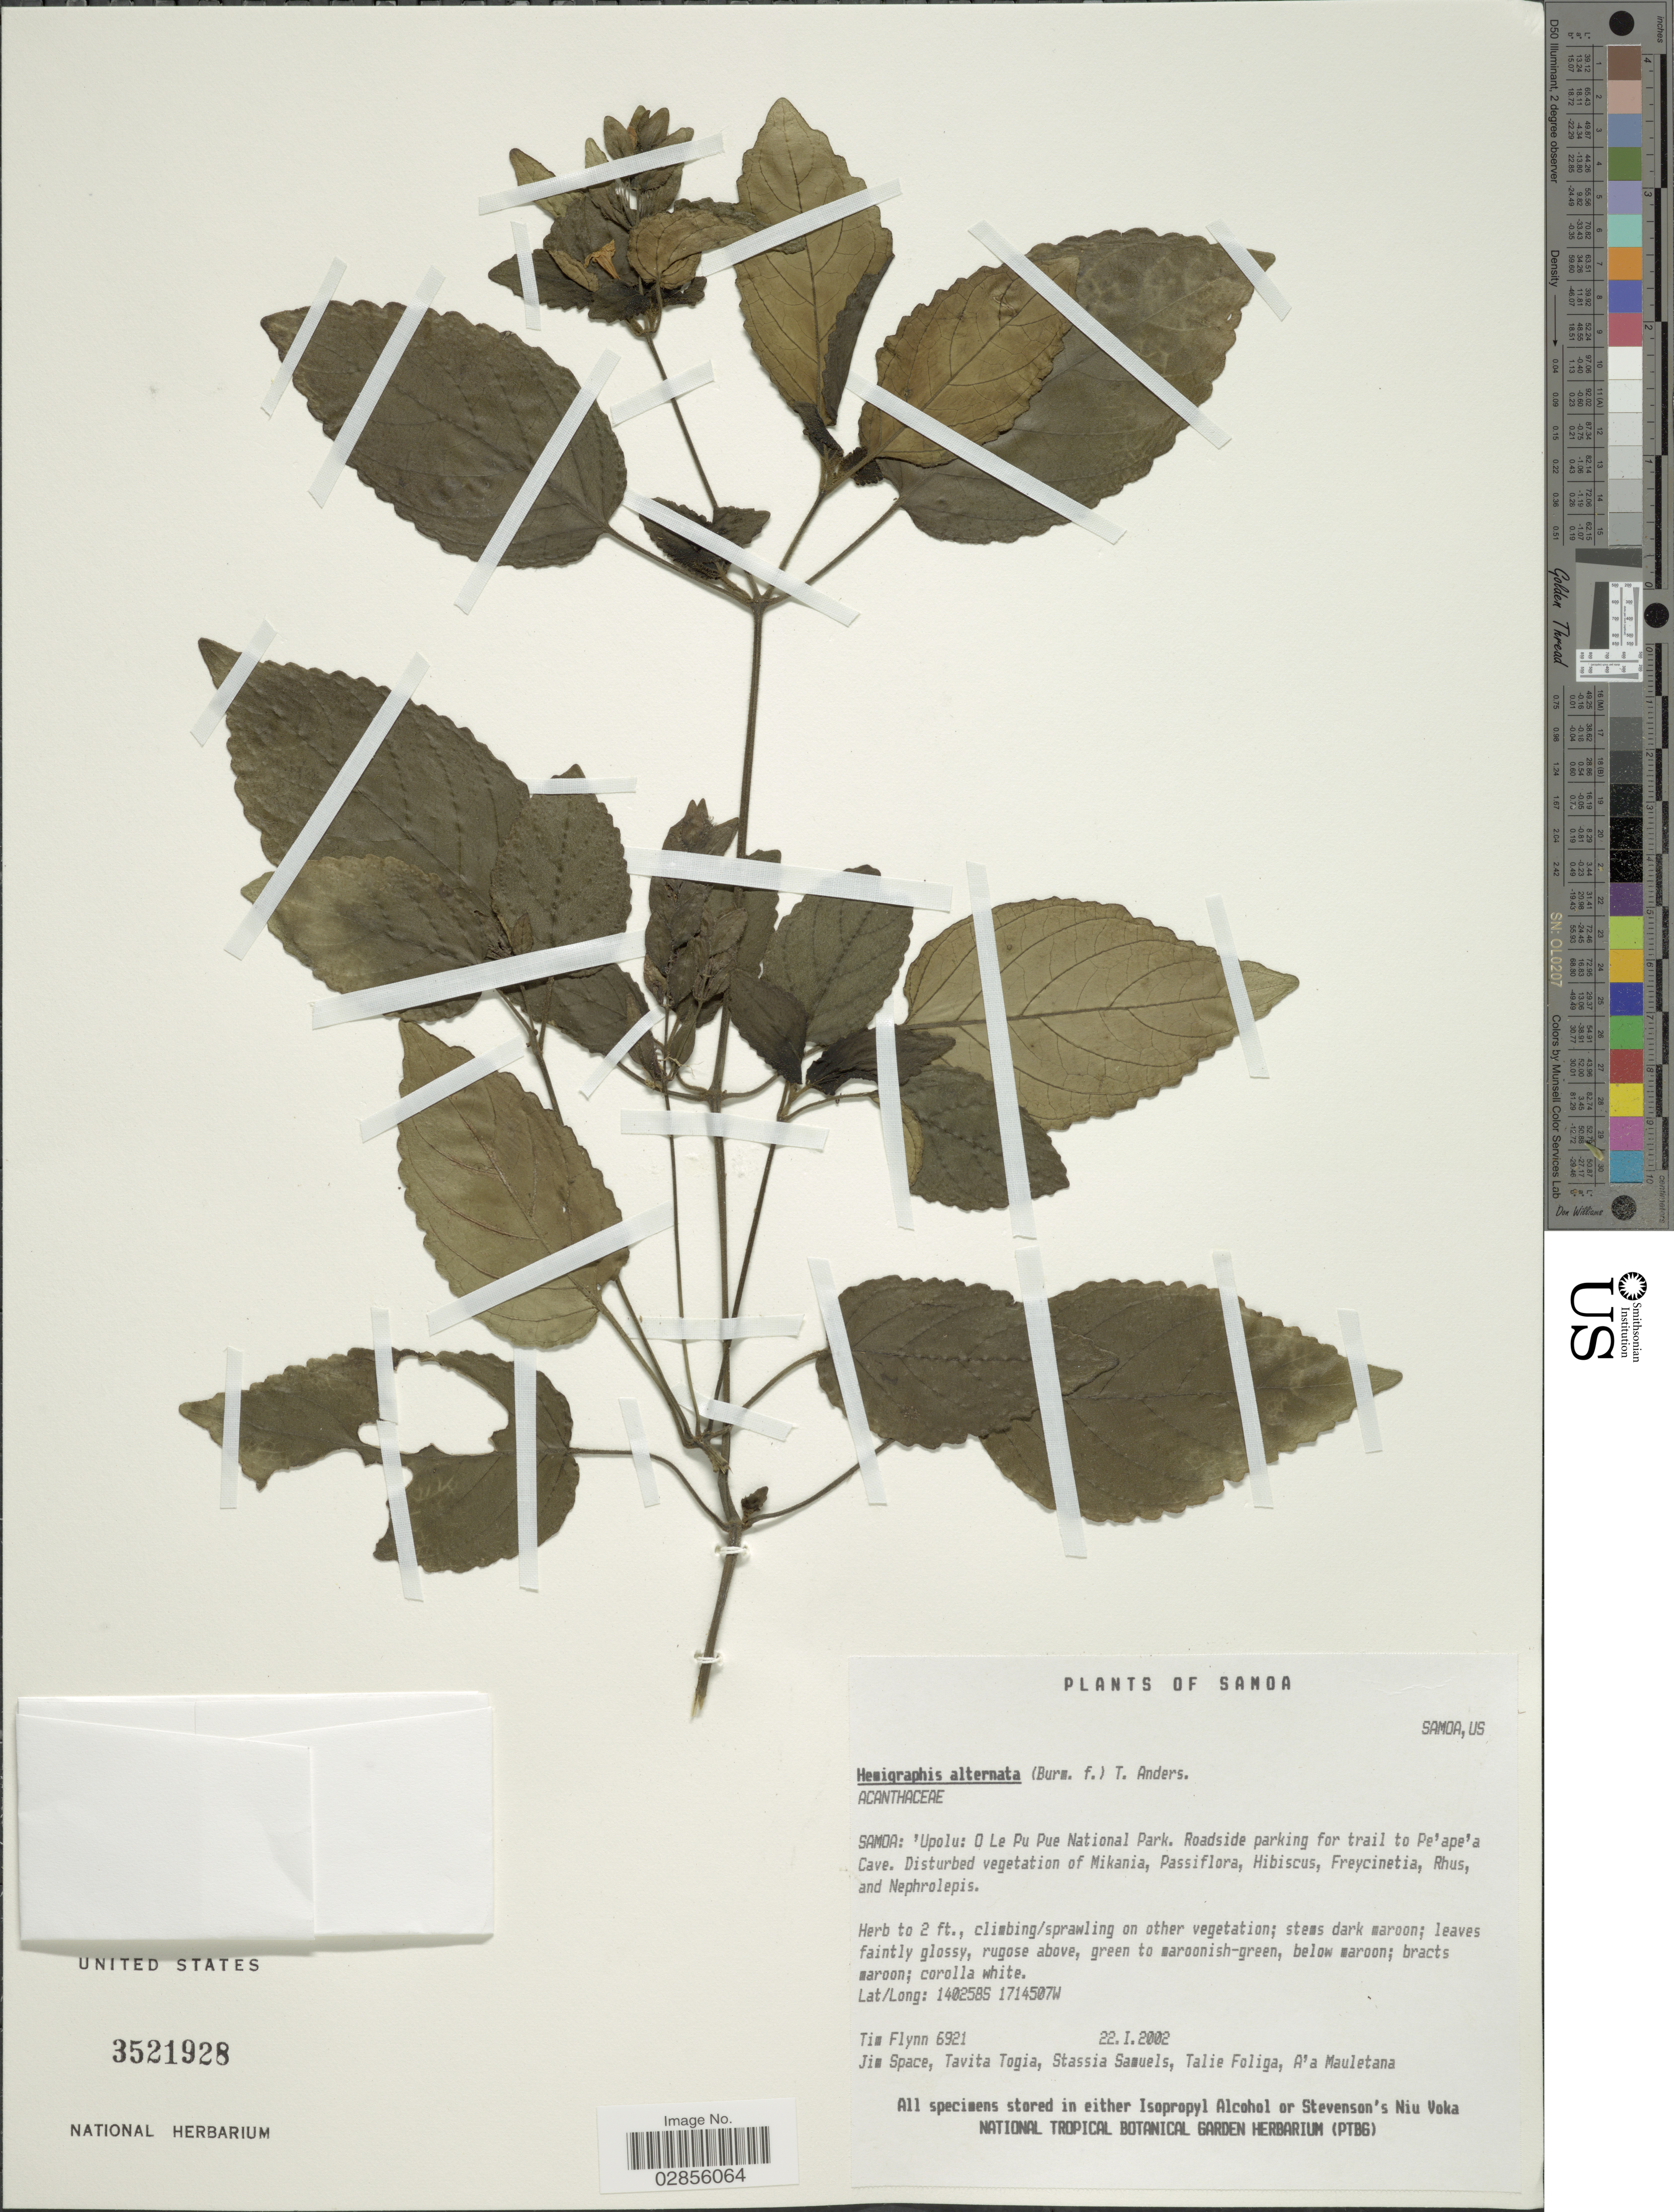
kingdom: Plantae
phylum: Tracheophyta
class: Magnoliopsida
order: Lamiales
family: Acanthaceae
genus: Strobilanthes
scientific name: Strobilanthes alternata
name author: (Burm. f.) Moylan ex J.R.I. Wood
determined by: Wagner, W. L., (BOT), Smithsonian Institution - National Museum of Natural History (UNITED STATES)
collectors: T. Flynn, J. Space, T. Togia, S. Samuels & et al.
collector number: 6921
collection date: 2002-01-22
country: Samoa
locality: Samoa: 'Upolu: O Le Pu Pue National Park. Roadside parking trail to Pe'ape'a Cave.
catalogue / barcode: US 3521928